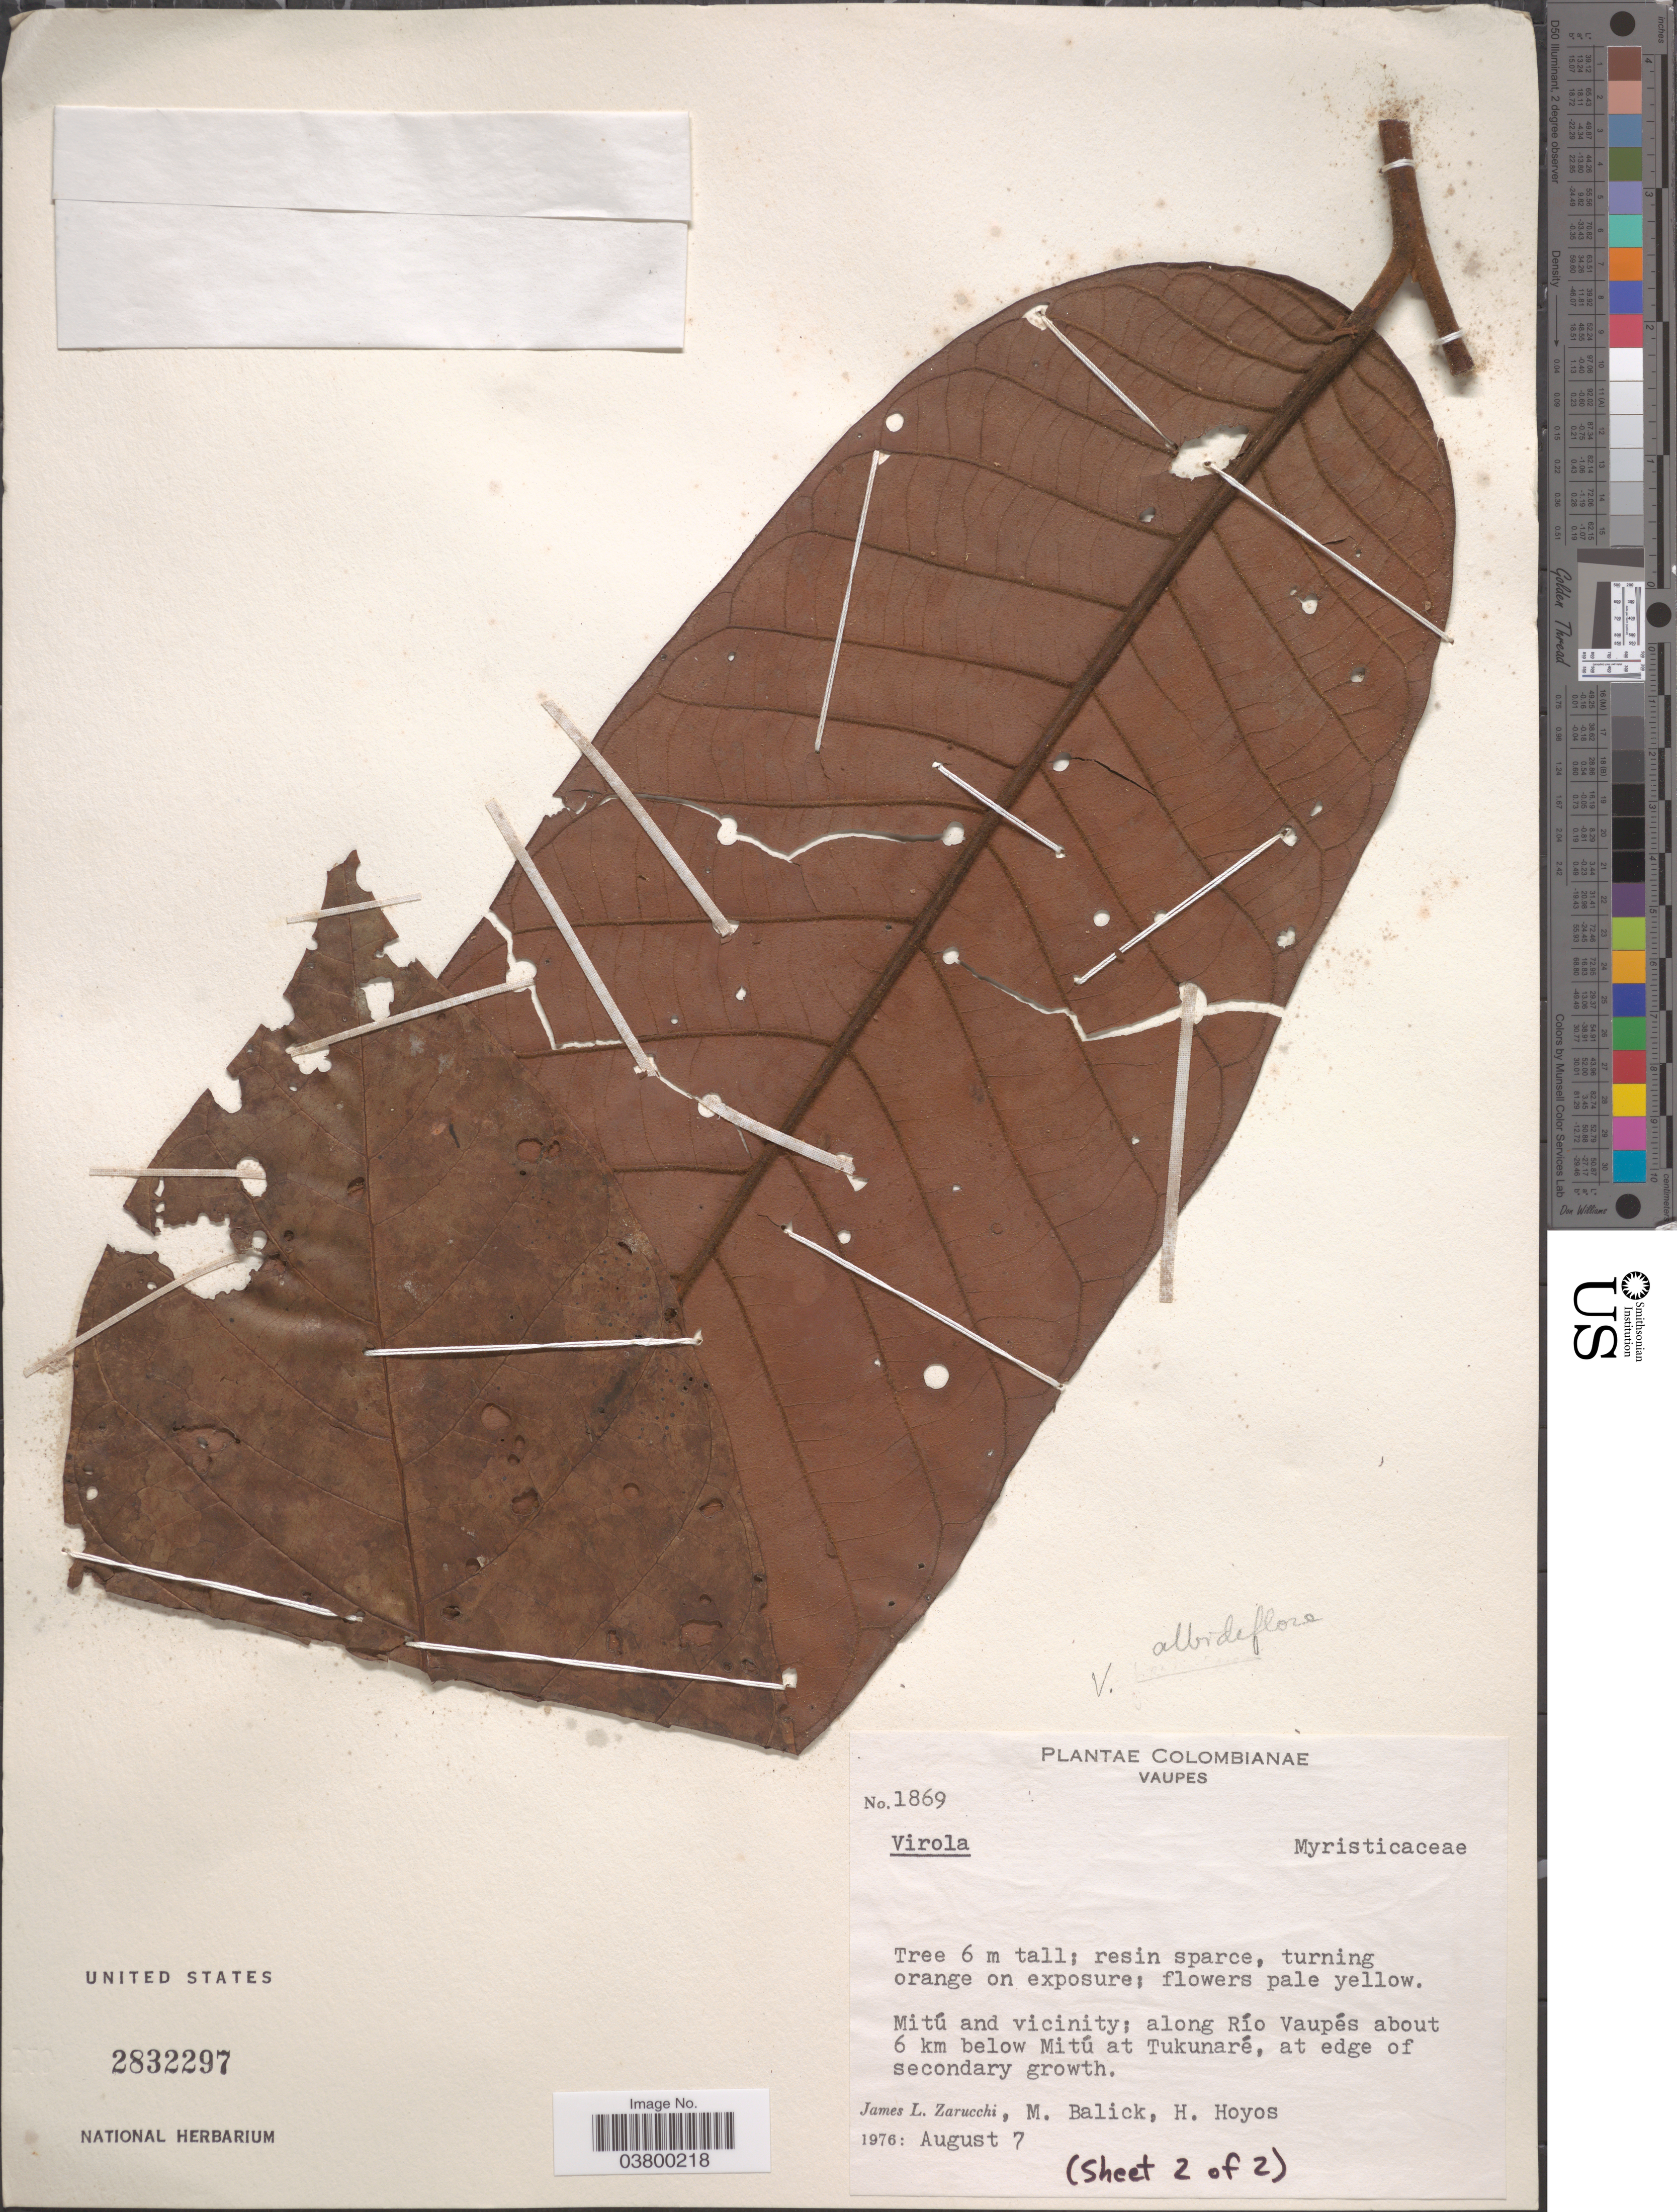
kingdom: Plantae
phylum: Tracheophyta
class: Magnoliopsida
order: Magnoliales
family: Myristicaceae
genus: Virola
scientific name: Virola albidiflora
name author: Ducke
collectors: J. L. Zarucchi, M. Balick & H. Hoyos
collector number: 1869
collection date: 1976-08-07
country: Colombia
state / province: Vaupés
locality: Mitú and vicinity; along Río Vaupés about 6 km below Mitú at Tukunaré.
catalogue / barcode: US 2832297